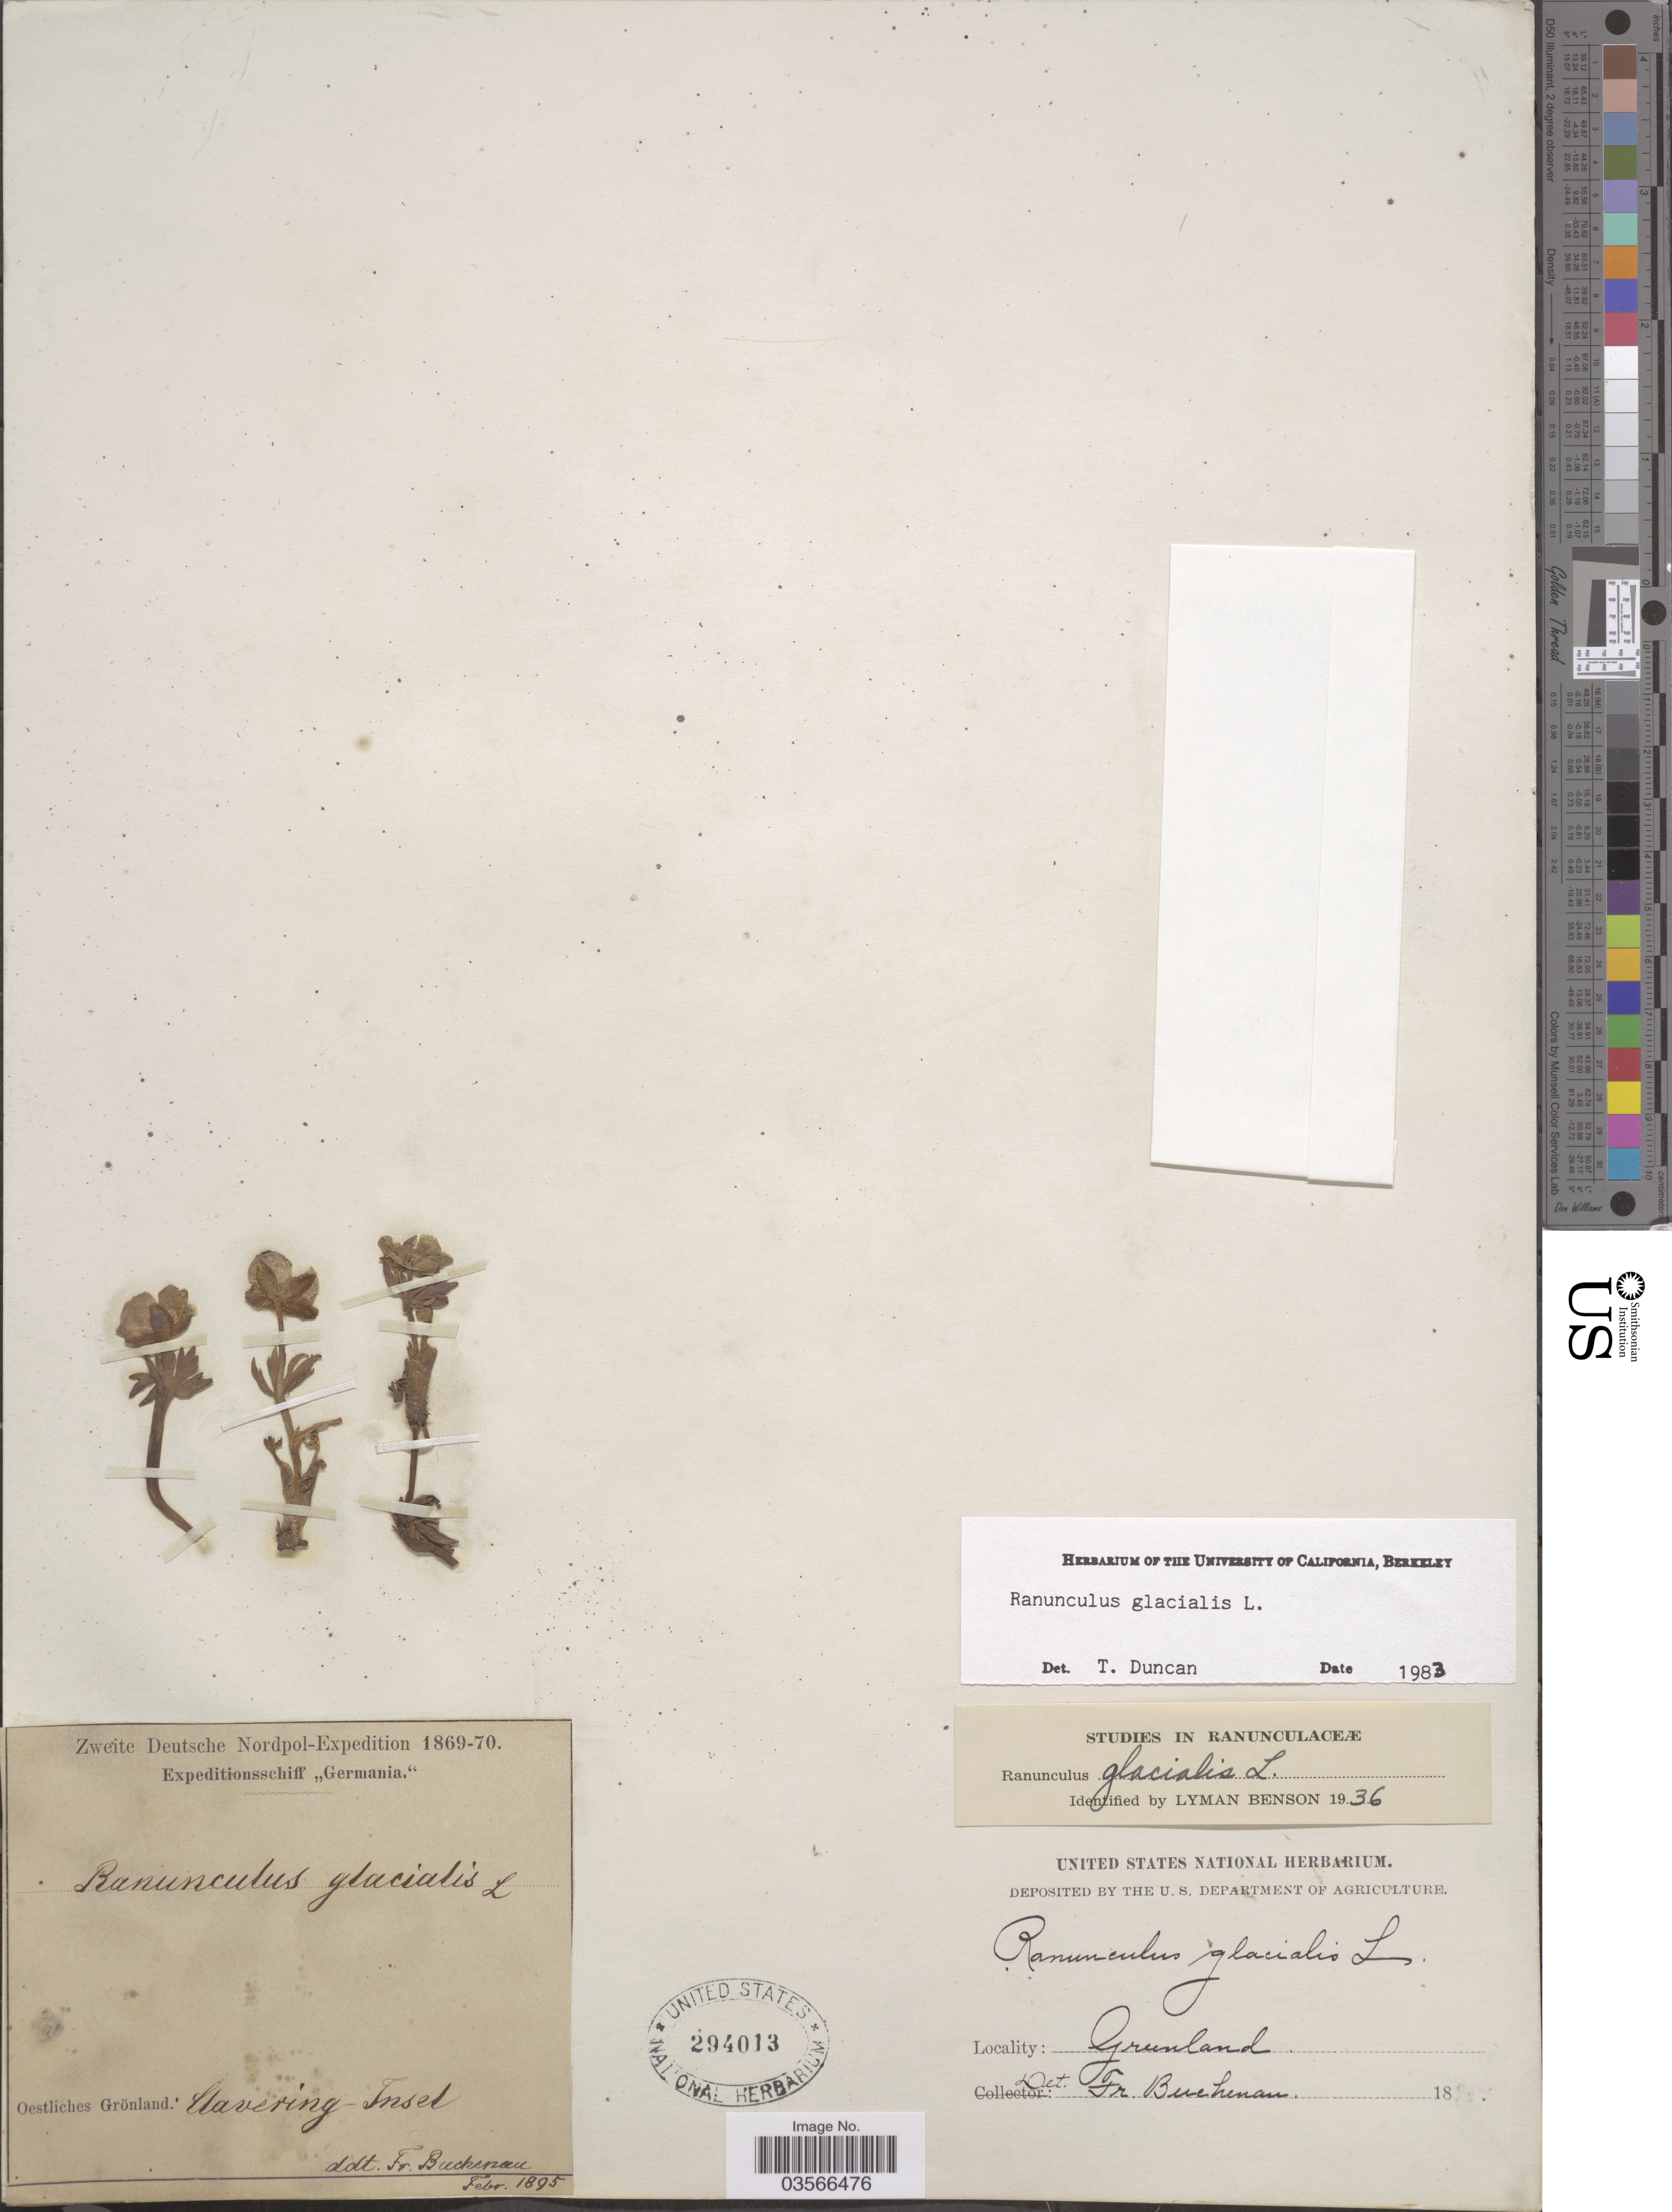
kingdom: Plantae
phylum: Tracheophyta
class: Magnoliopsida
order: Ranunculales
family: Ranunculaceae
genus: Ranunculus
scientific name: Ranunculus glacialis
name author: L.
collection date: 1869/1870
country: Greenland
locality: Oestliches Grönland. Wavering-Insel.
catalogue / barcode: US 294013